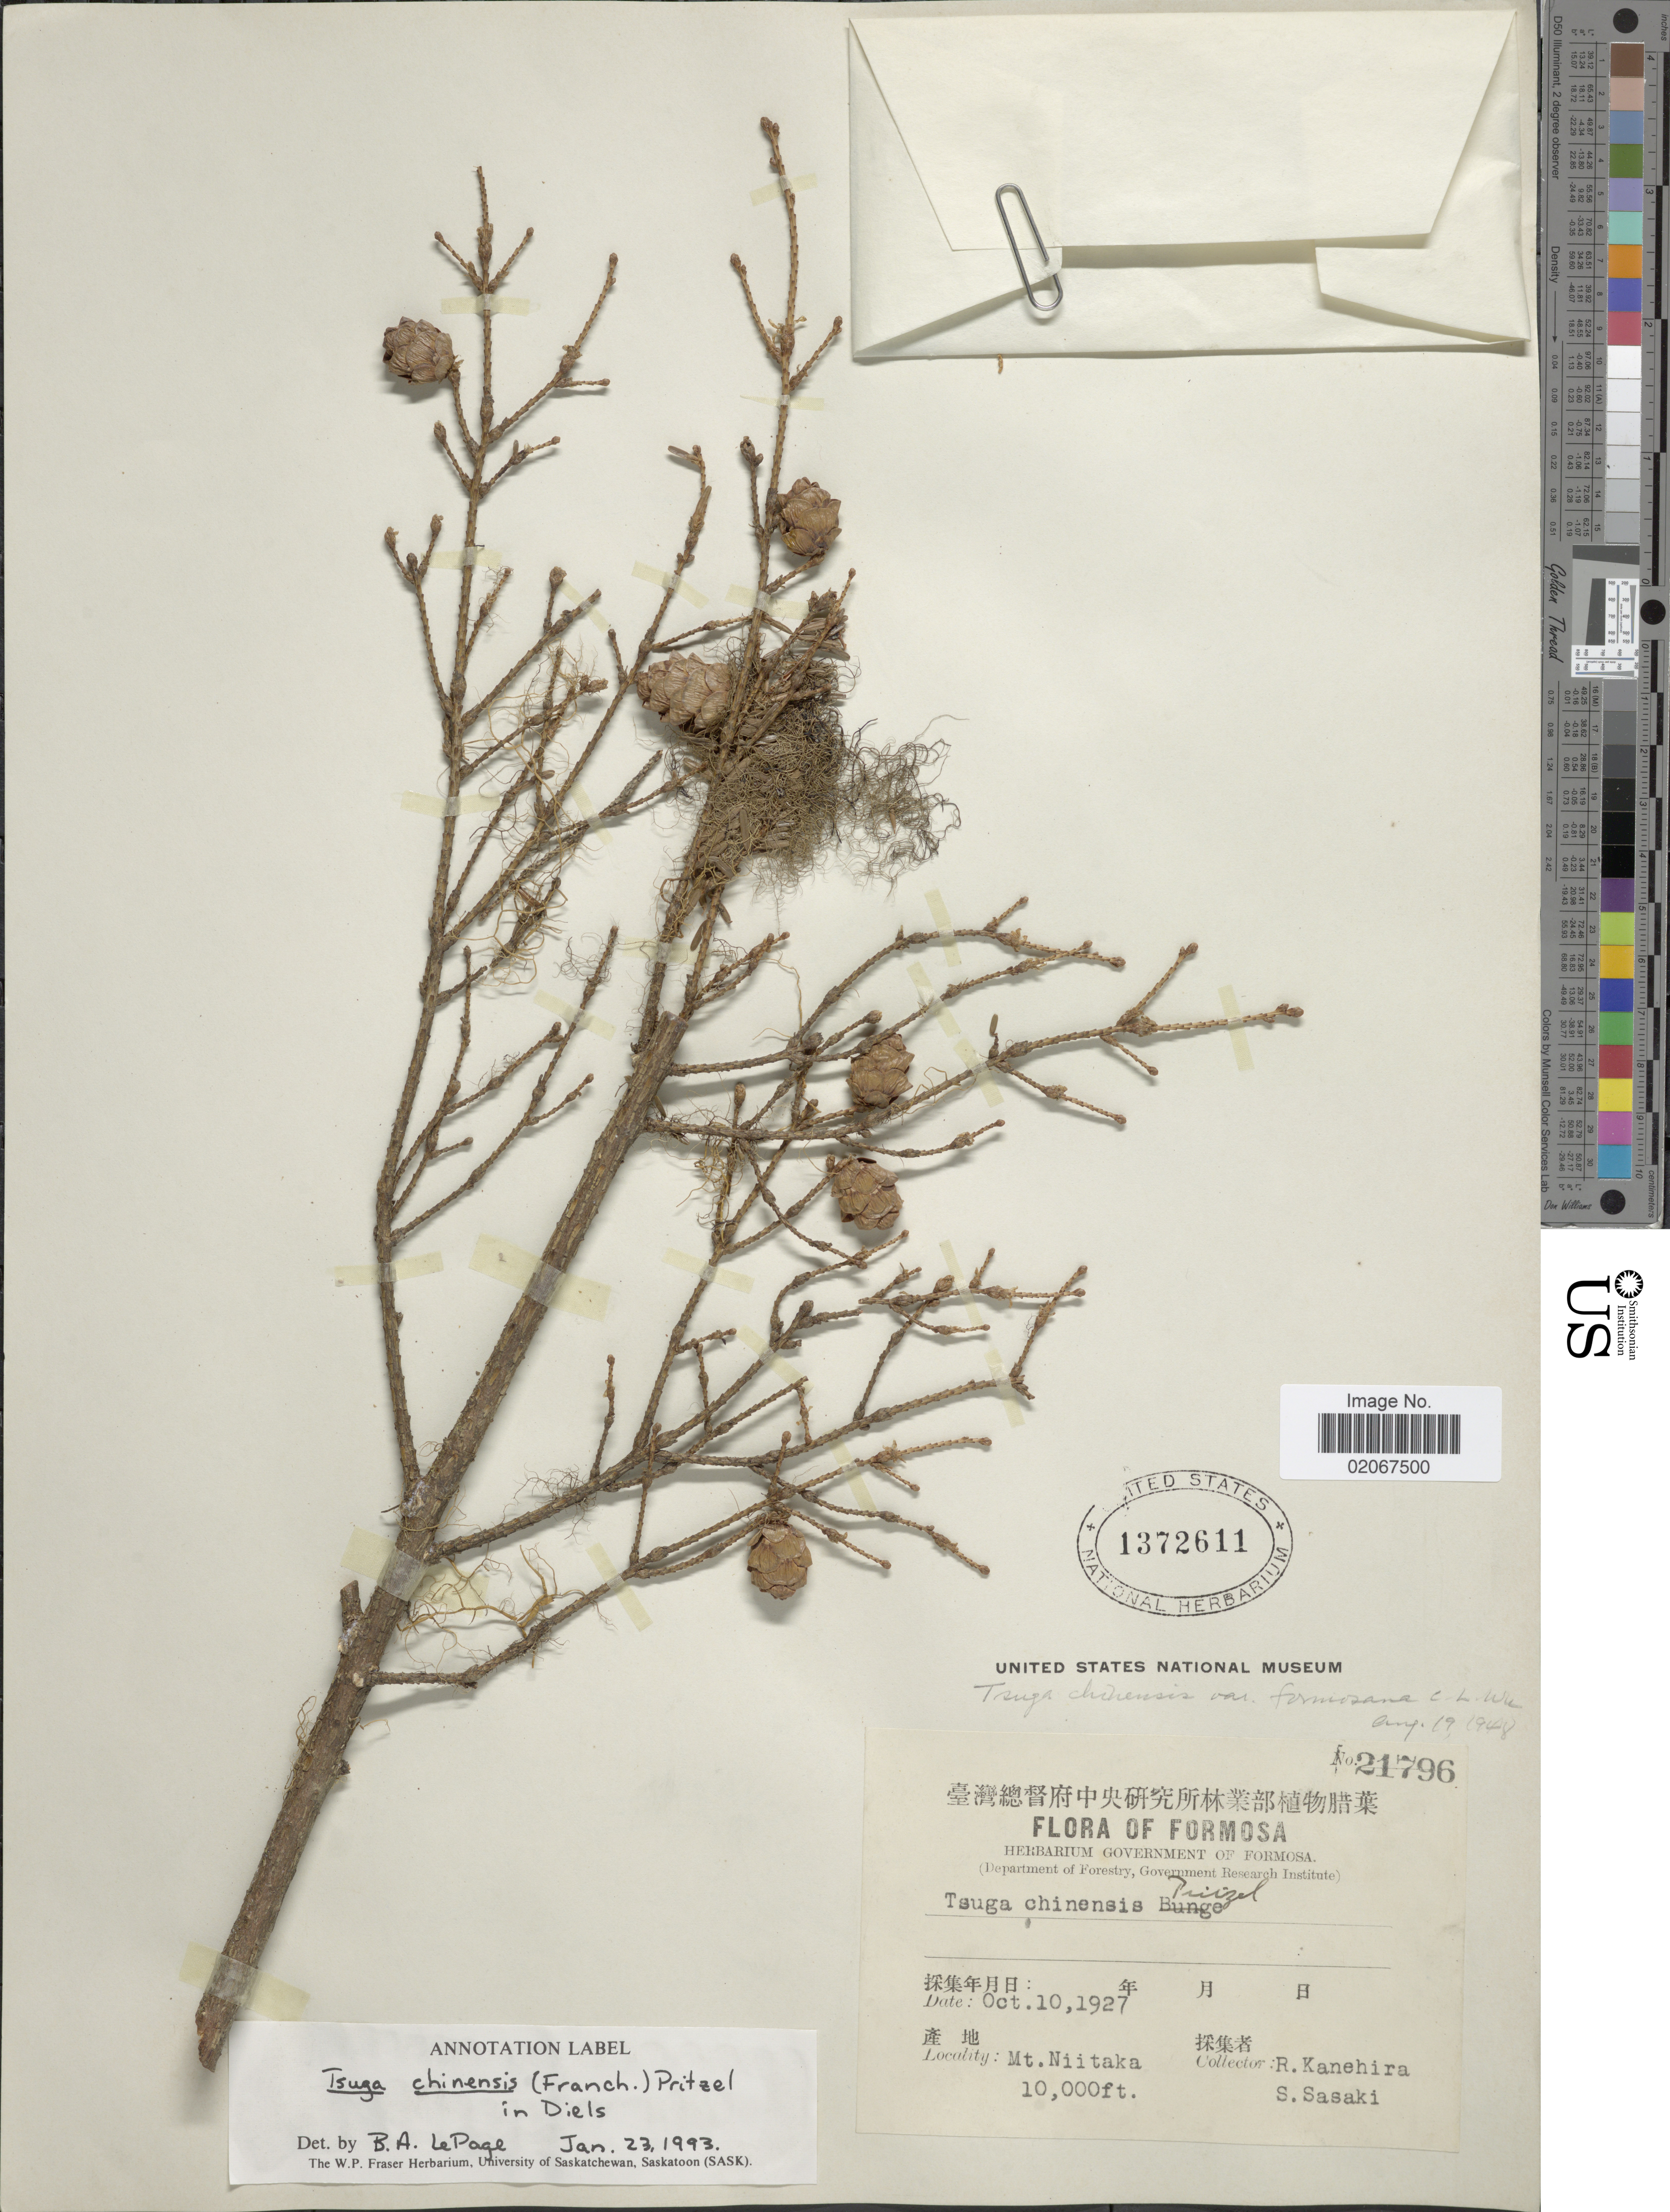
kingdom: Plantae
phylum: Tracheophyta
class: Pinopsida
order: Pinales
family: Pinaceae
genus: Tsuga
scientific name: Tsuga chinensis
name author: (Franch.) Pritz.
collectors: R. Kanehira & S. Sasaki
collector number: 21796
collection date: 1927-10-10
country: Taiwan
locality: Formosa. Mt. Niitaka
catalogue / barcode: US 1372611